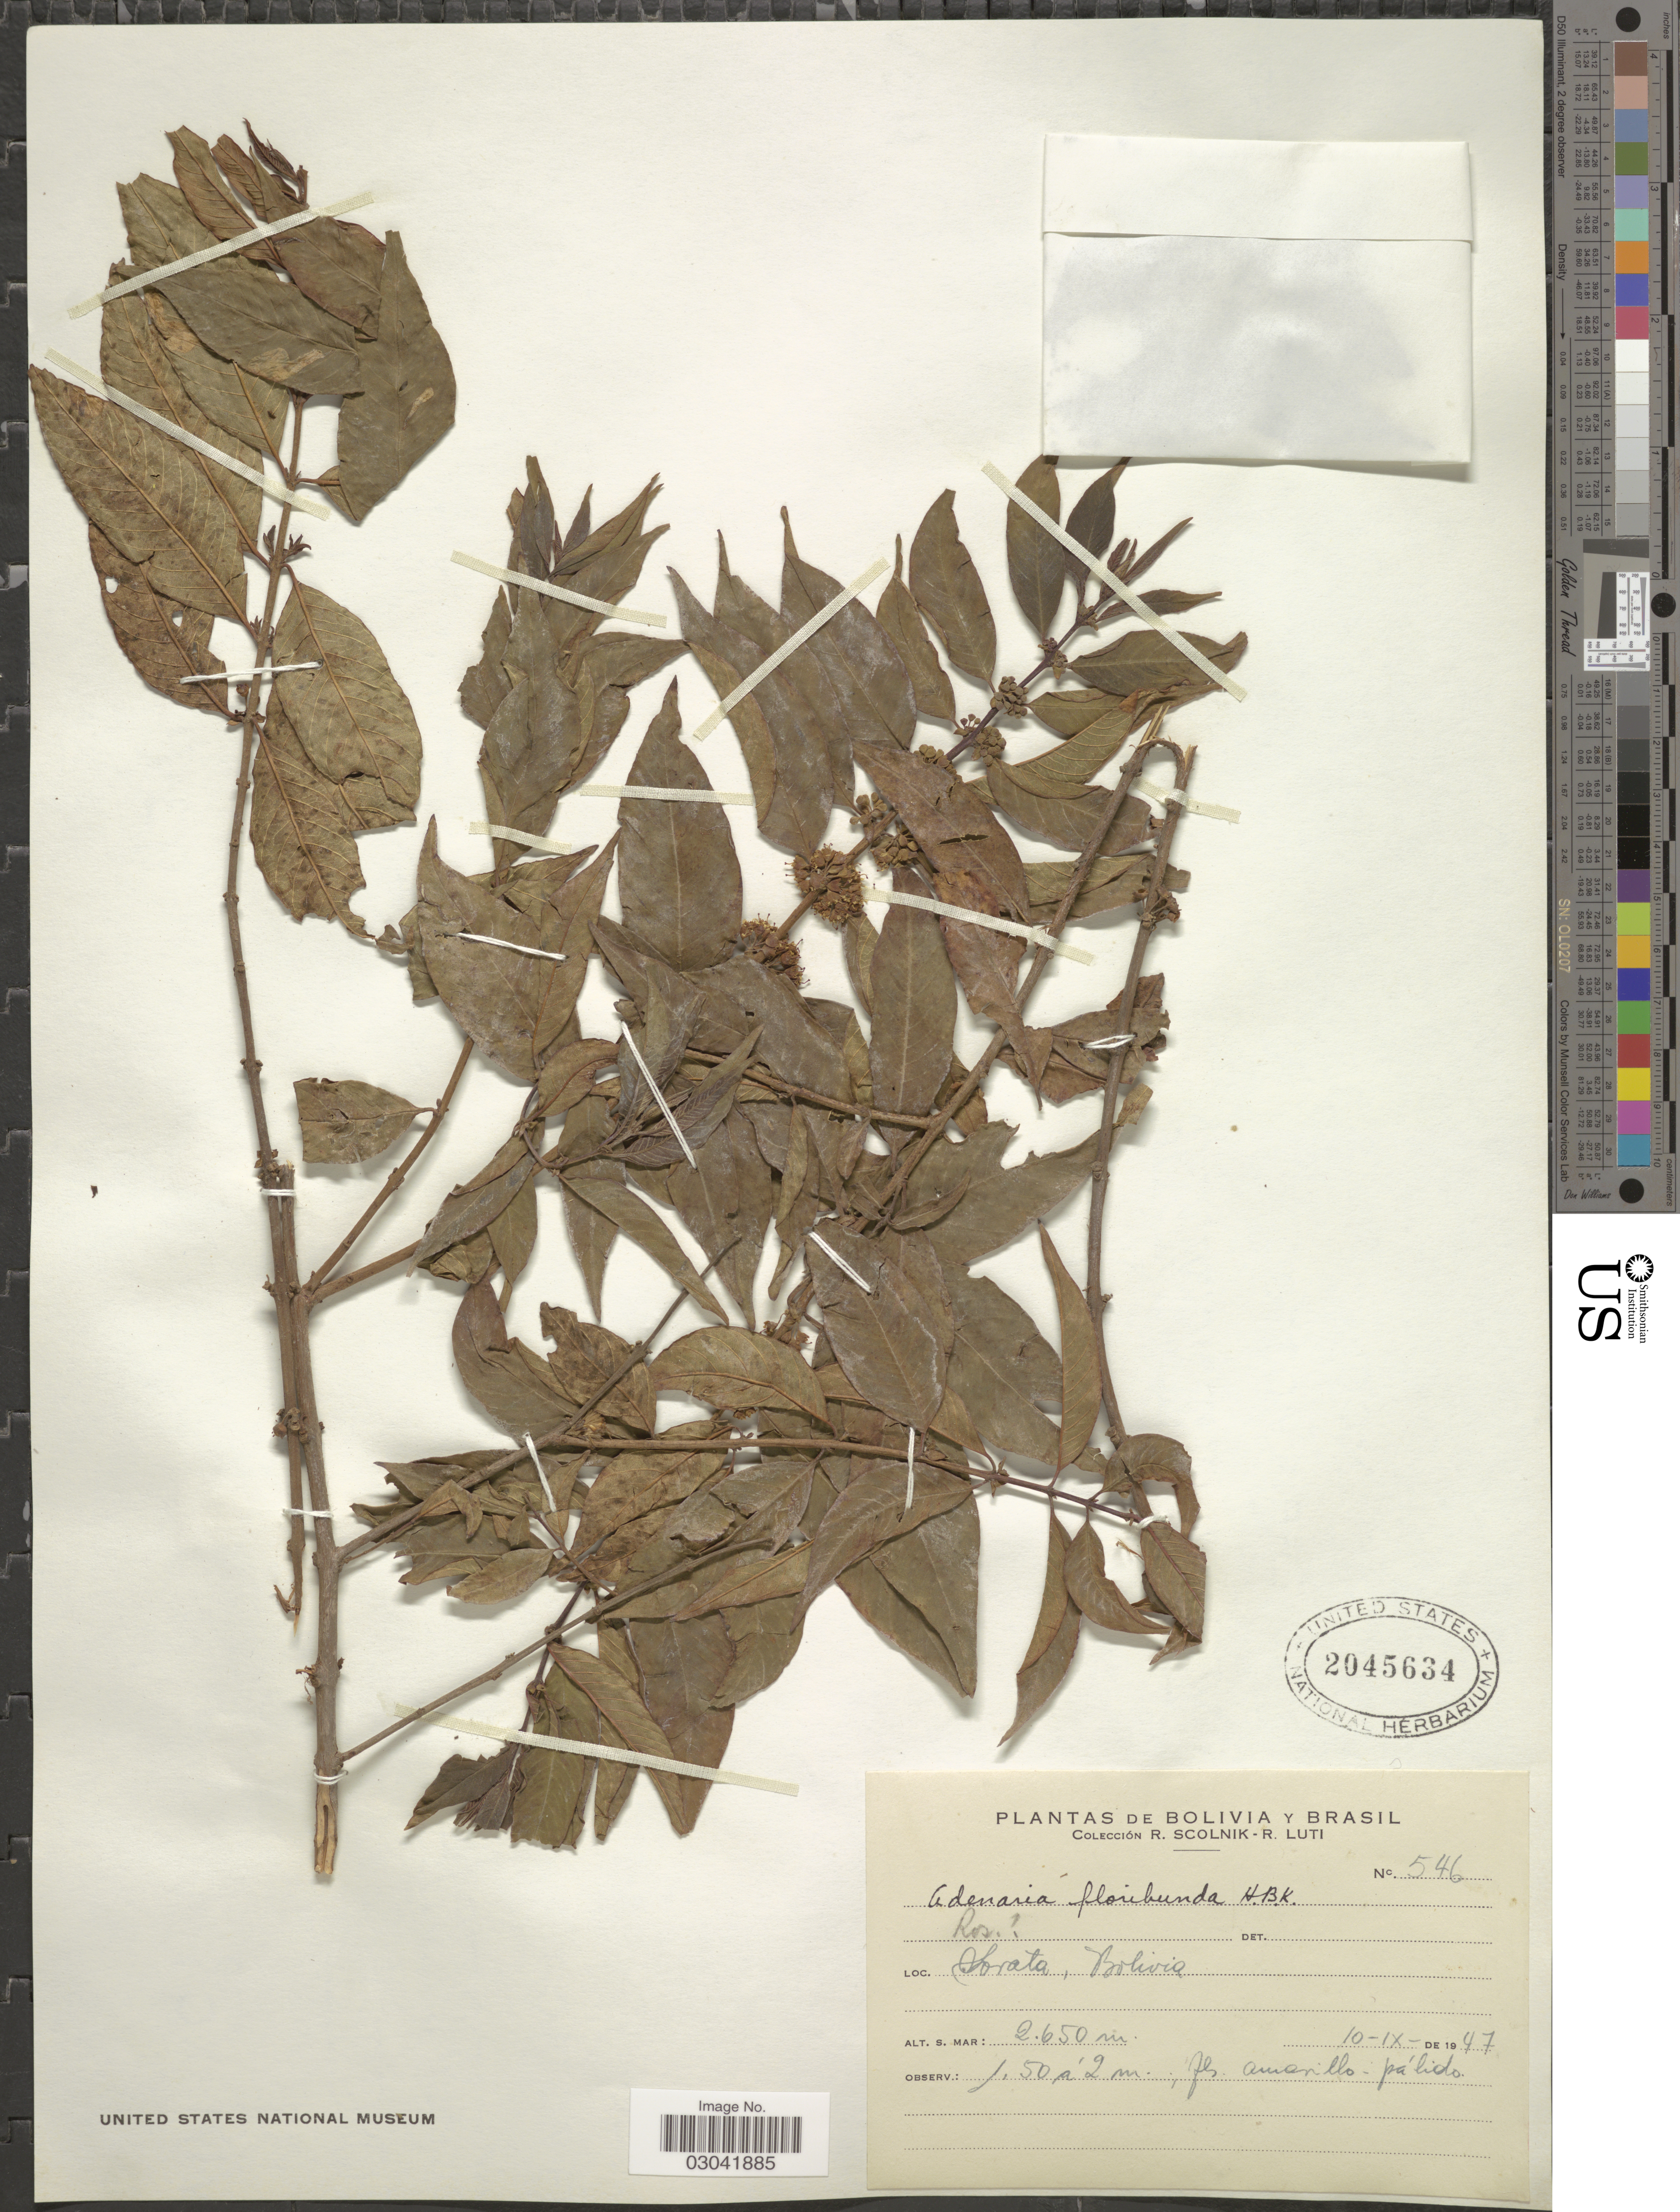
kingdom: Plantae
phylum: Tracheophyta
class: Magnoliopsida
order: Myrtales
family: Lythraceae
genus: Adenaria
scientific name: Adenaria floribunda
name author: Kunth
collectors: R. Scolnik & R. Luti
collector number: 546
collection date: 1947-09-10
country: Bolivia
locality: Sorata.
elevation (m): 2650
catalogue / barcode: US 2045634